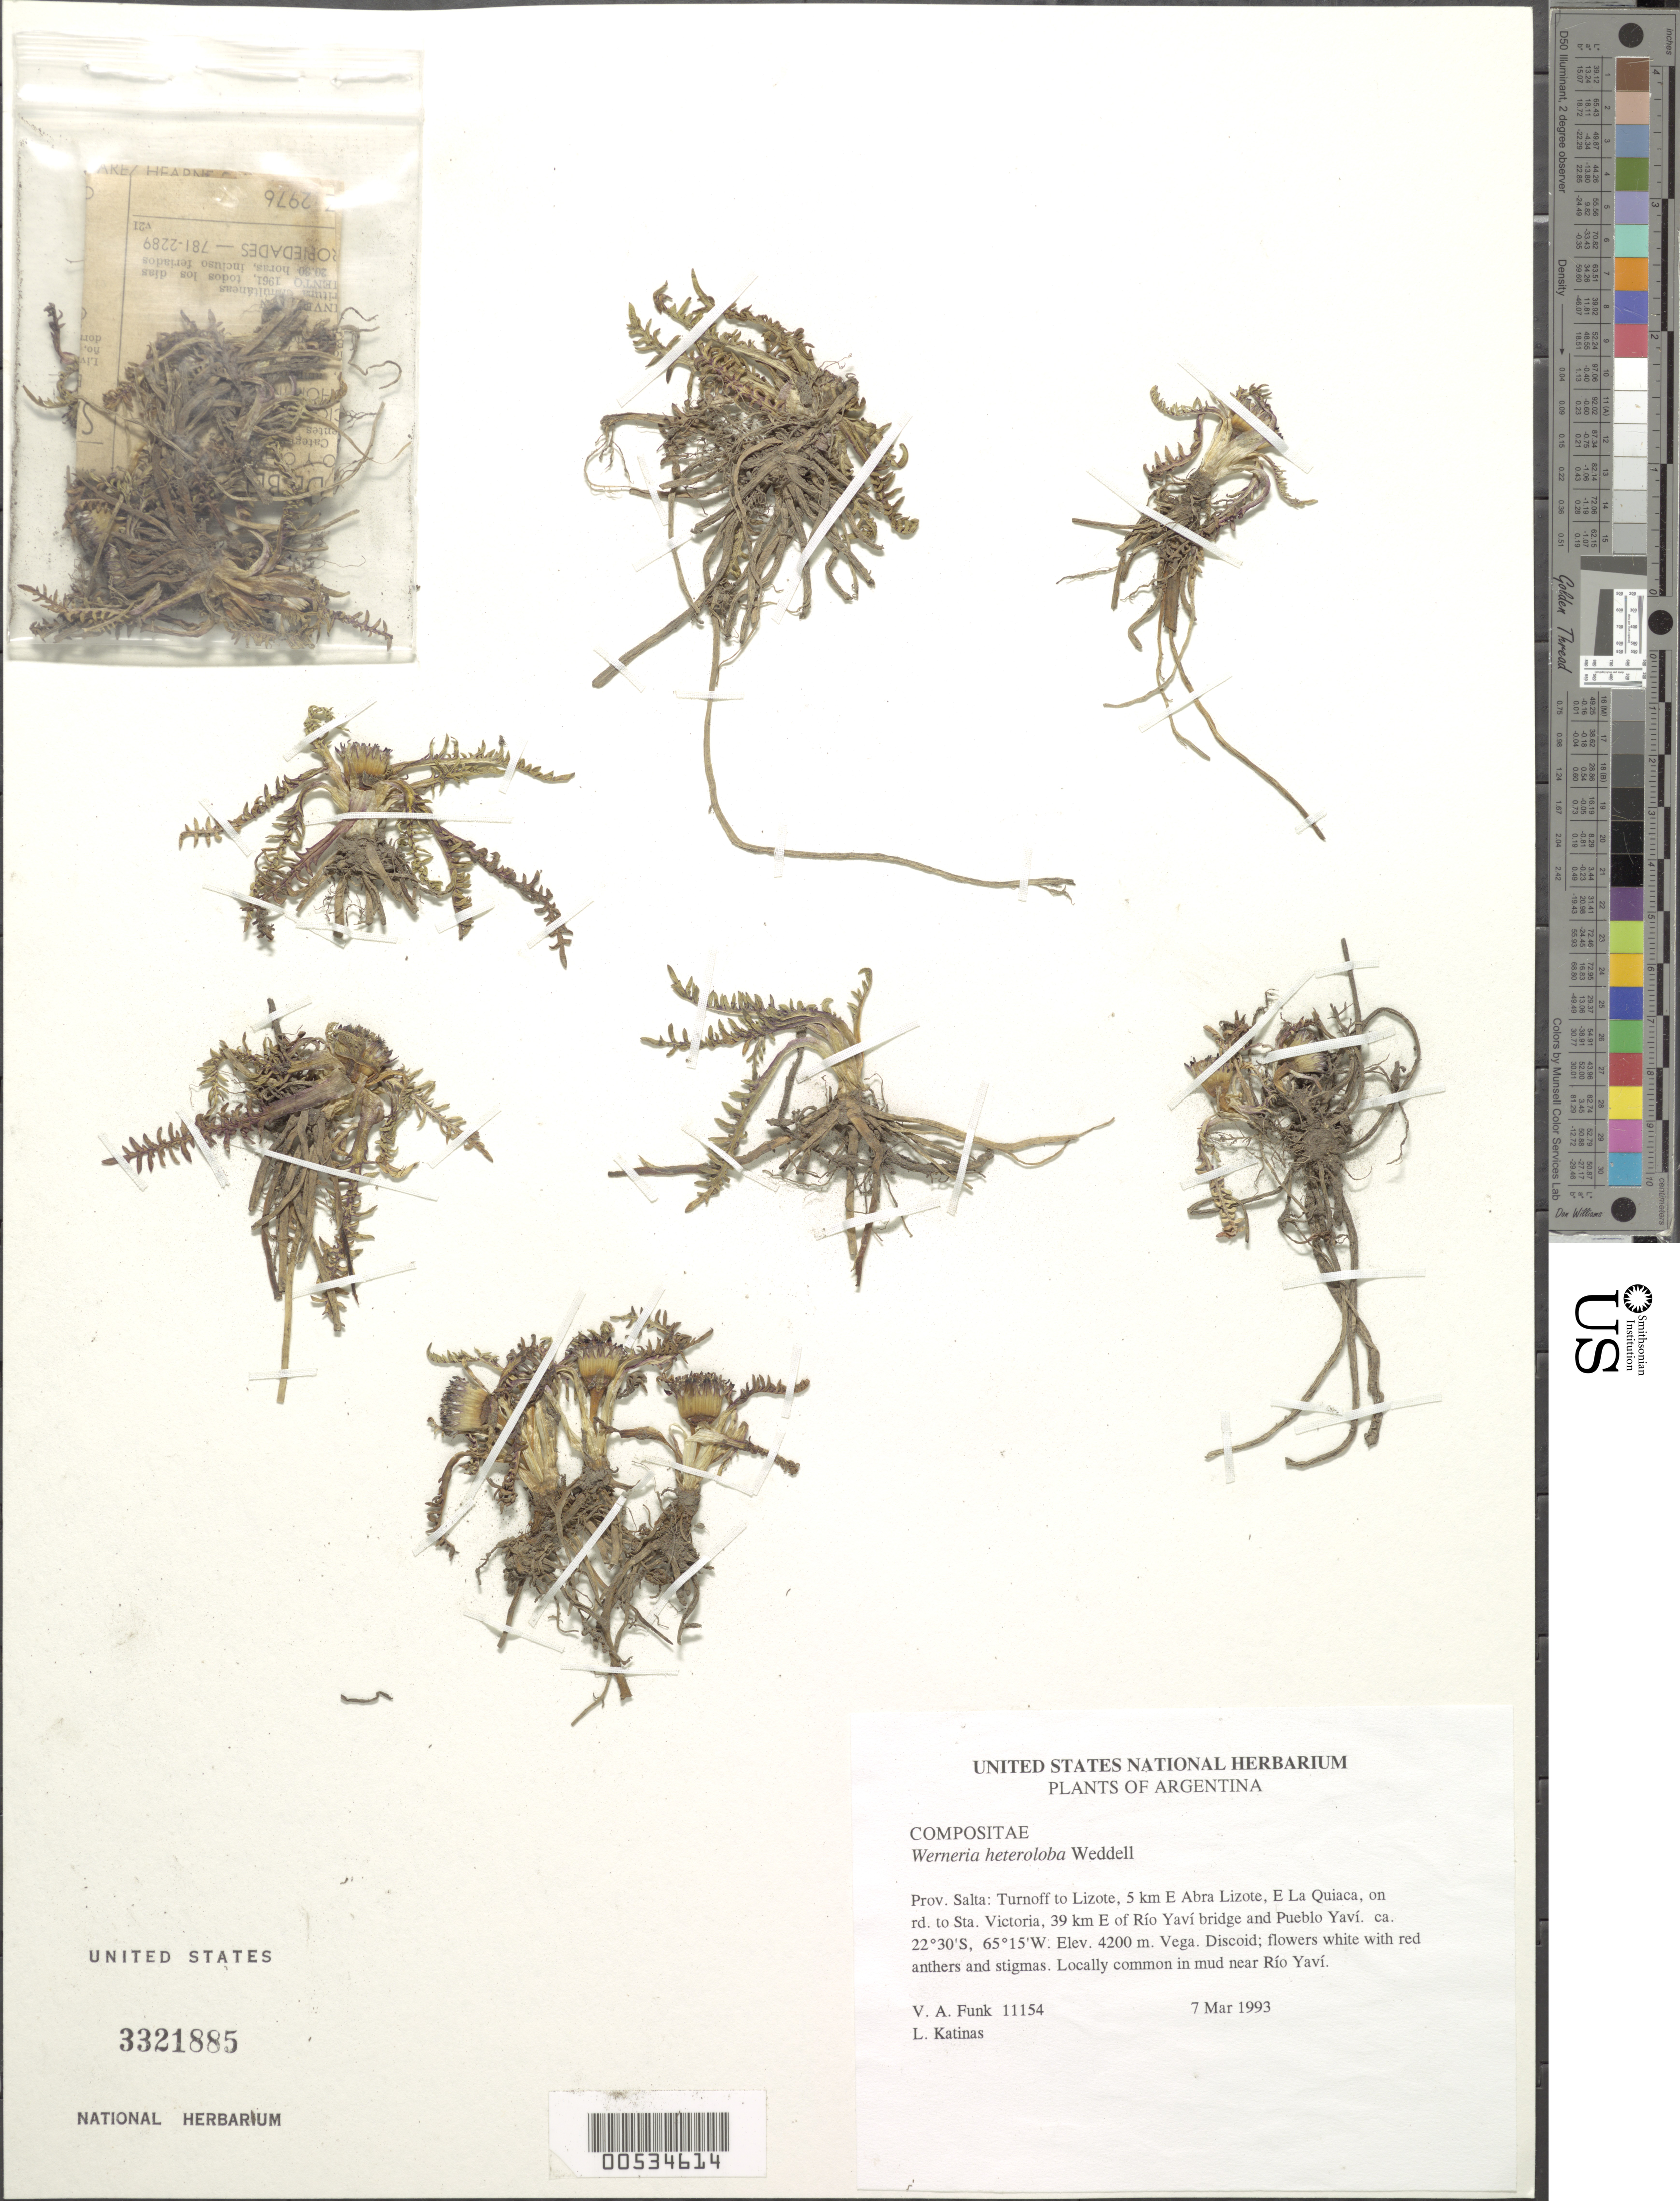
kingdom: Plantae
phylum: Tracheophyta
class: Magnoliopsida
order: Asterales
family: Asteraceae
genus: Werneria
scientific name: Werneria pinnatifida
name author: Remy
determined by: Calvo, Joel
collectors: V. Funk & L. Katinas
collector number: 11154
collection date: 1993-03-07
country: Argentina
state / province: Salta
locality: Abra Lizote, 5 km E of, E of La Quiaca, on rd. to Sta. Victoria, 39 km E of Río Yaví bridge and Pueblo Yaví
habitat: Vega. In mud near rio Yavi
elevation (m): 4200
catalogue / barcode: US 3321885